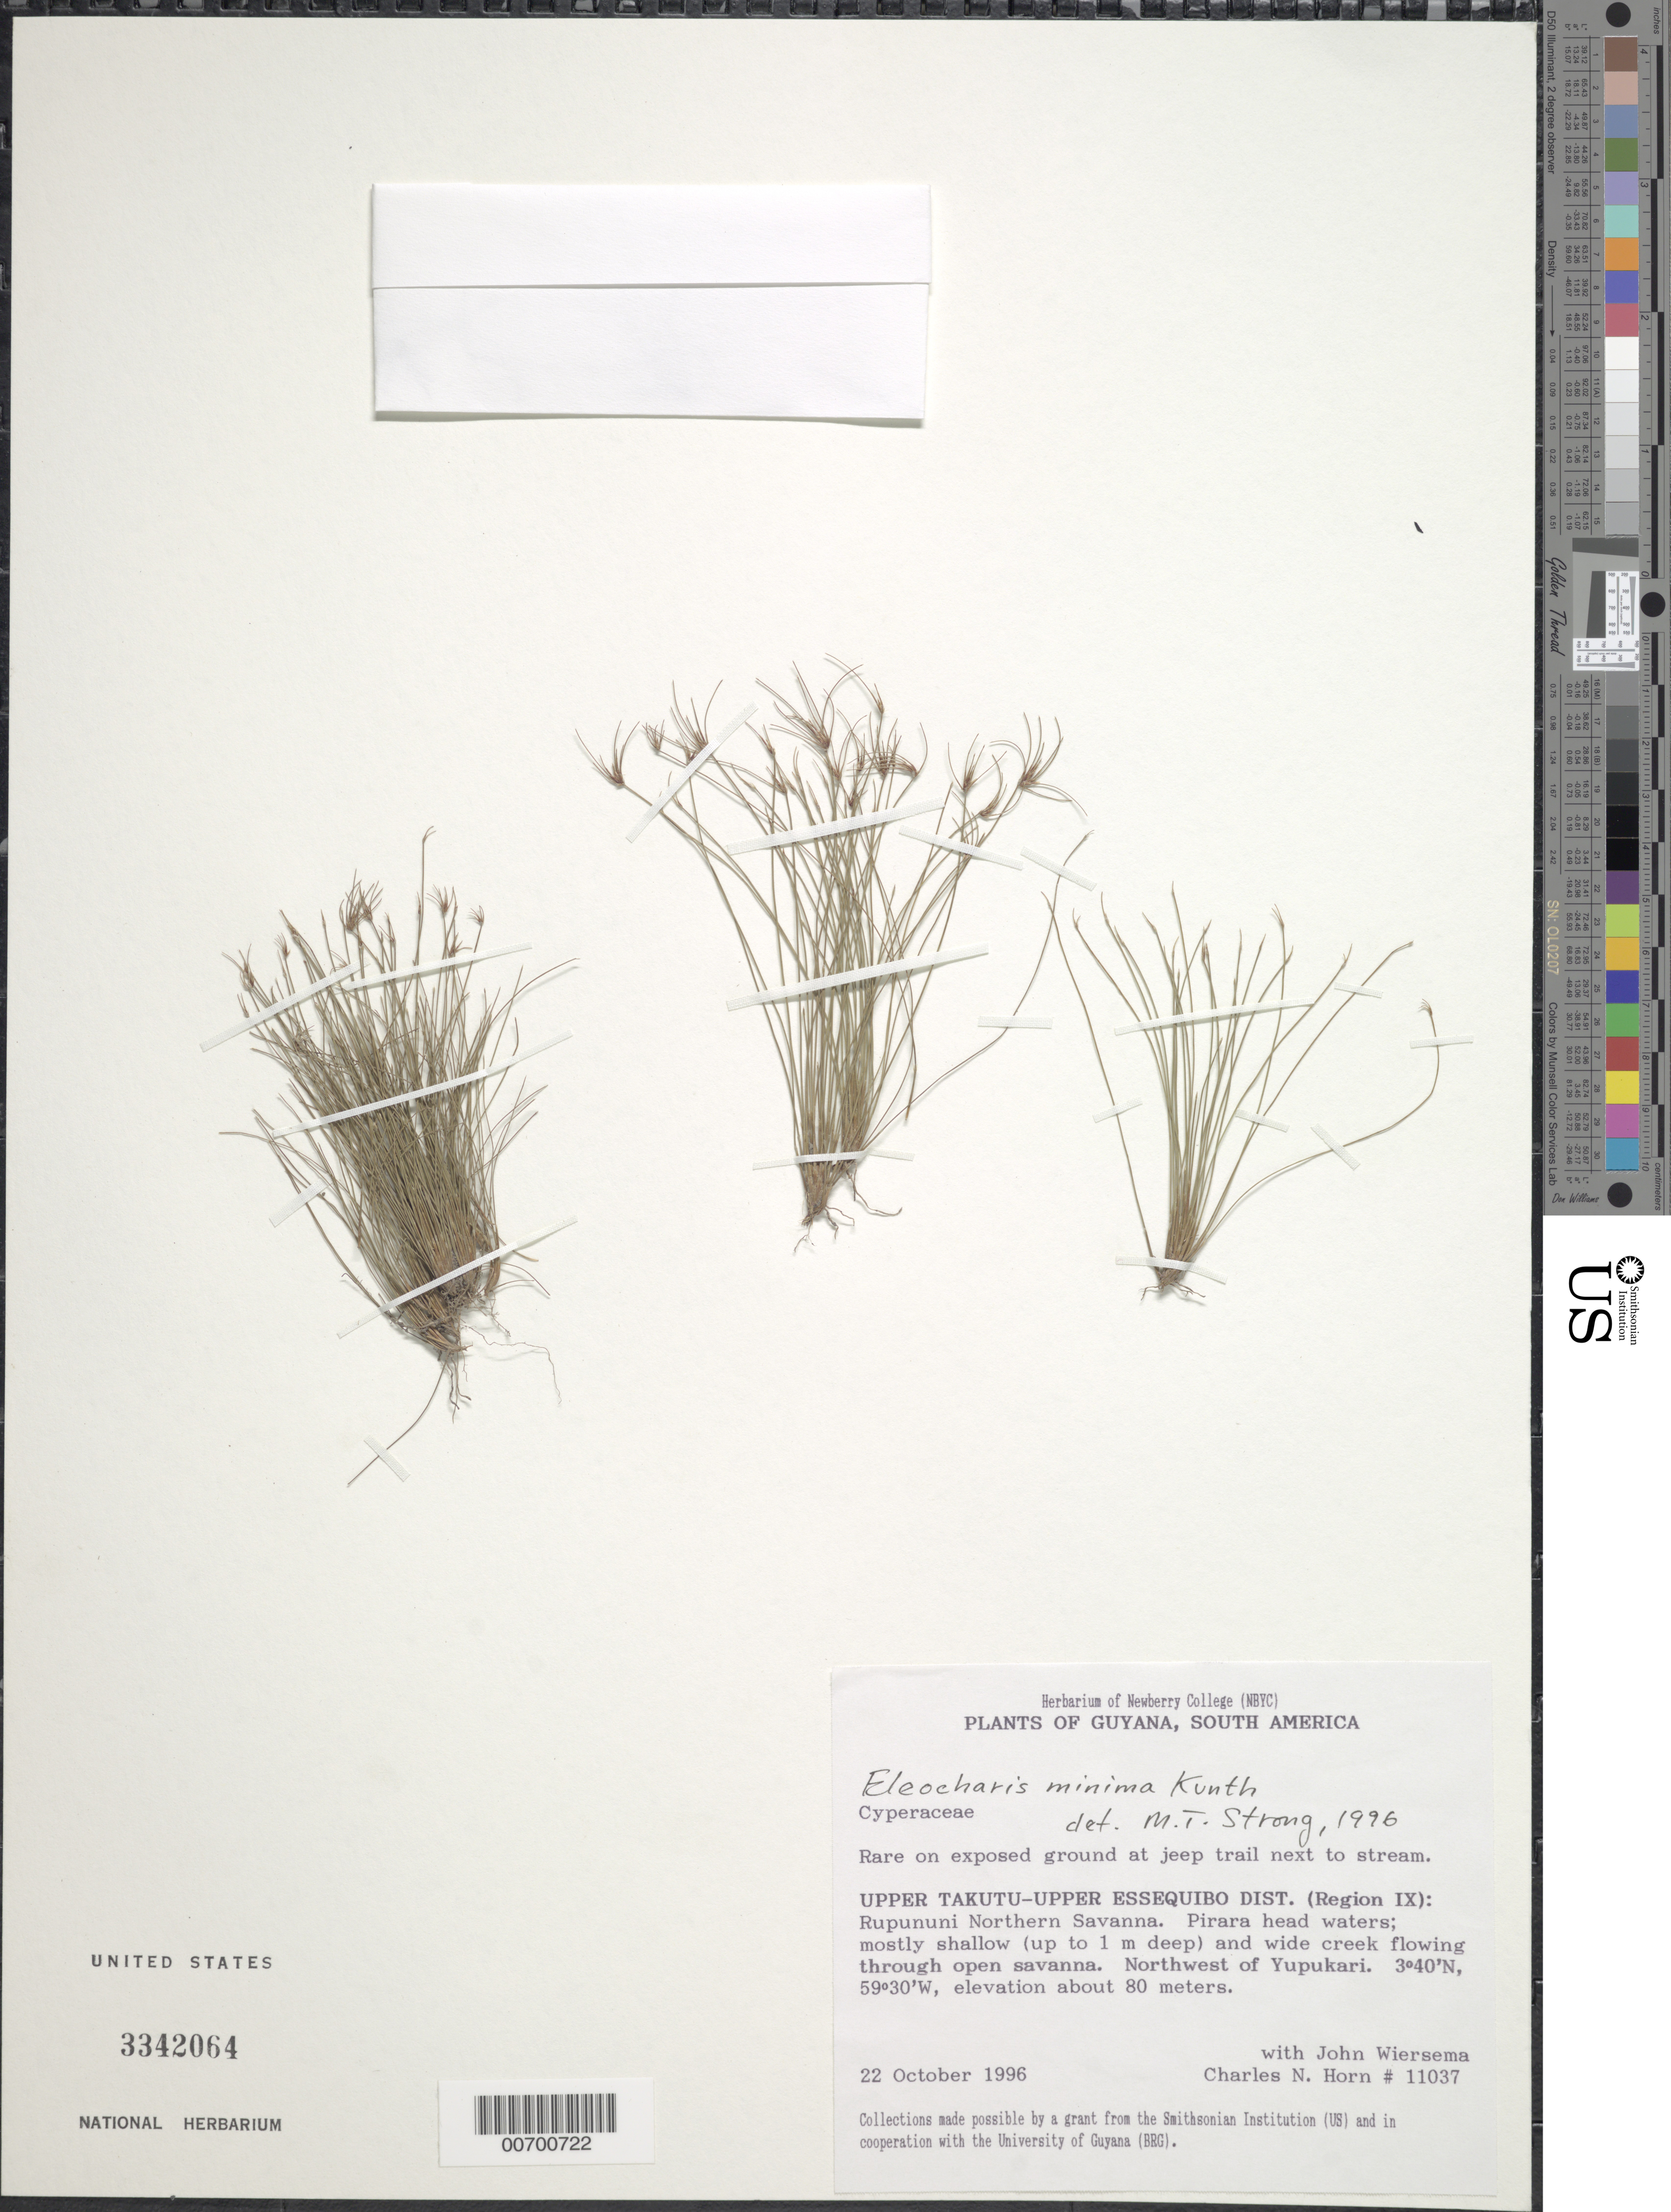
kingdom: Plantae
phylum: Tracheophyta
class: Liliopsida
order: Poales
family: Cyperaceae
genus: Eleocharis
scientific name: Eleocharis minima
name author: Kunth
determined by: Strong, M. T., (US), Smithsonian Institution - National Museum of Natural History (UNITED STATES)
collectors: C. N. Horn & J. H. Wiersema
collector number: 11037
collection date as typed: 22-Oct-96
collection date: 1996-10-22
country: Guyana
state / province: U. Takutu-U. Essequibo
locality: Rupununi Northern Savanna, Pirara headwaters; NW of Yupukari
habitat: On exposed ground at jeep trail next to stream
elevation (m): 80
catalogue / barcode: US 3342064